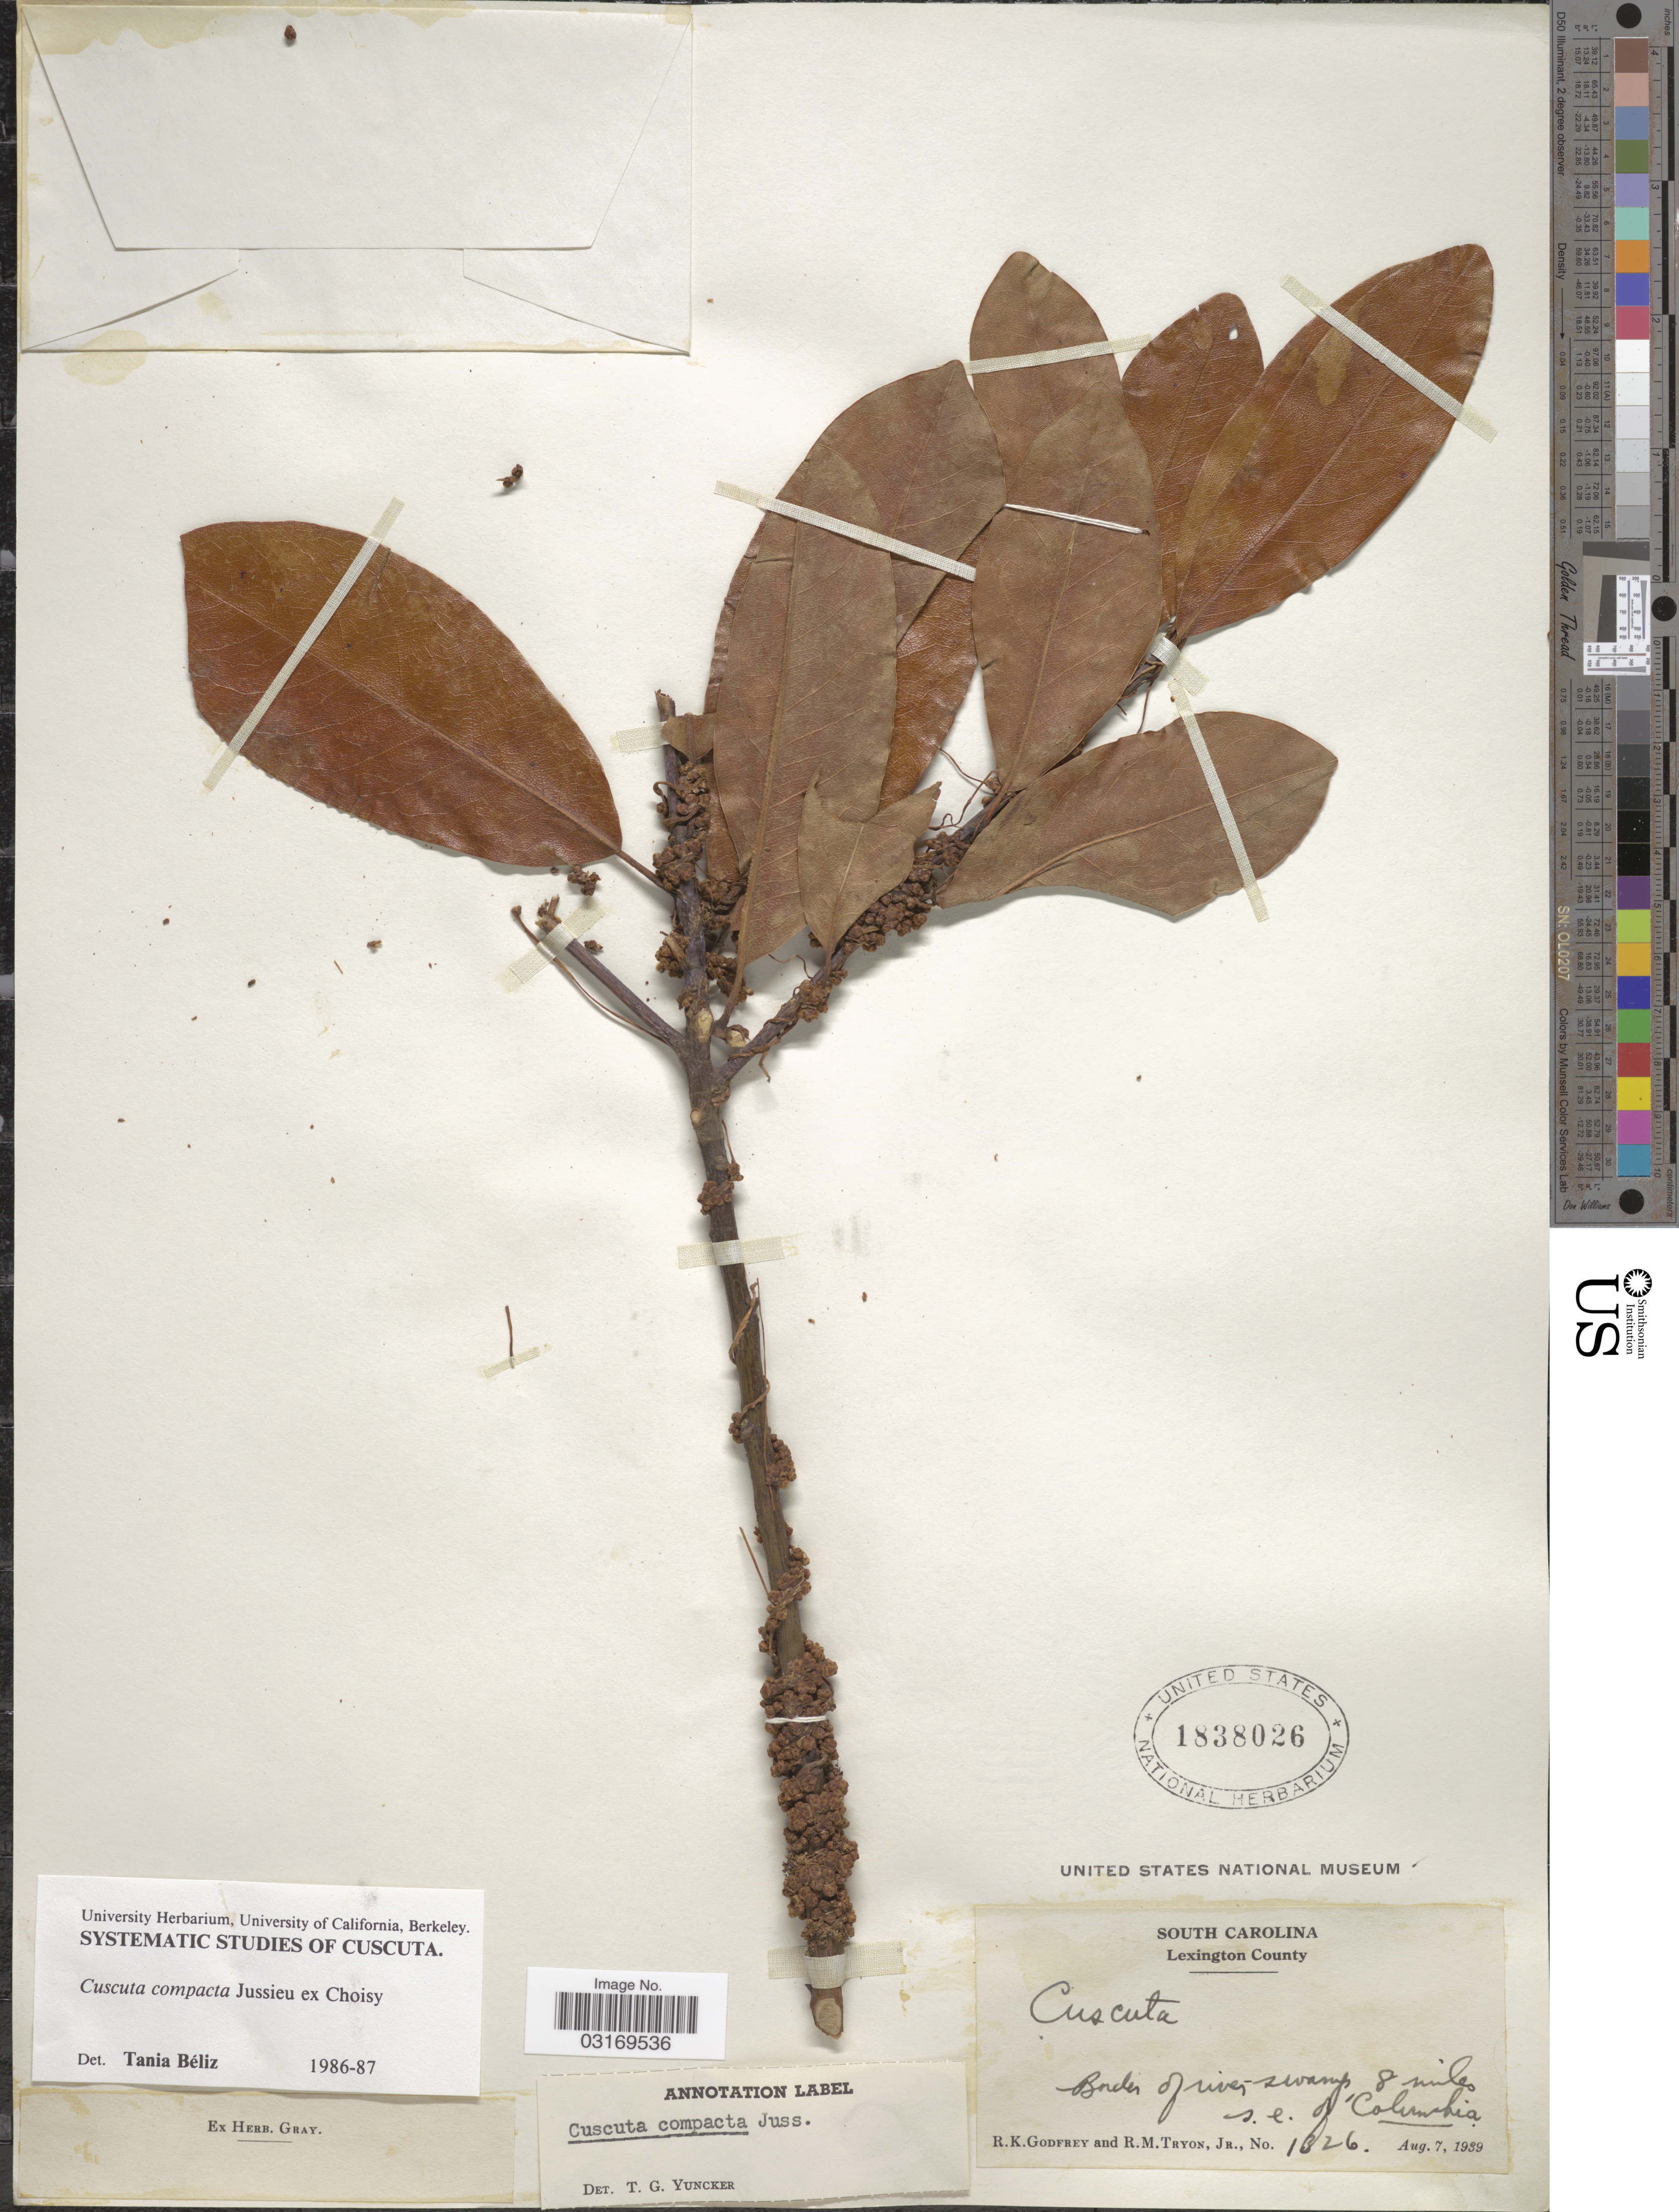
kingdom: Plantae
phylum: Tracheophyta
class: Magnoliopsida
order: Solanales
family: Convolvulaceae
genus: Cuscuta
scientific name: Cuscuta compacta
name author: Juss. ex Choisy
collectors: R. K. Godfrey & R. Tryon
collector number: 1326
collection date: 1939-08-07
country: United States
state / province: South Carolina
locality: Lexington County. Border of river swamp, 8 miles s.e. of Columbia.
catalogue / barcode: US 1838026